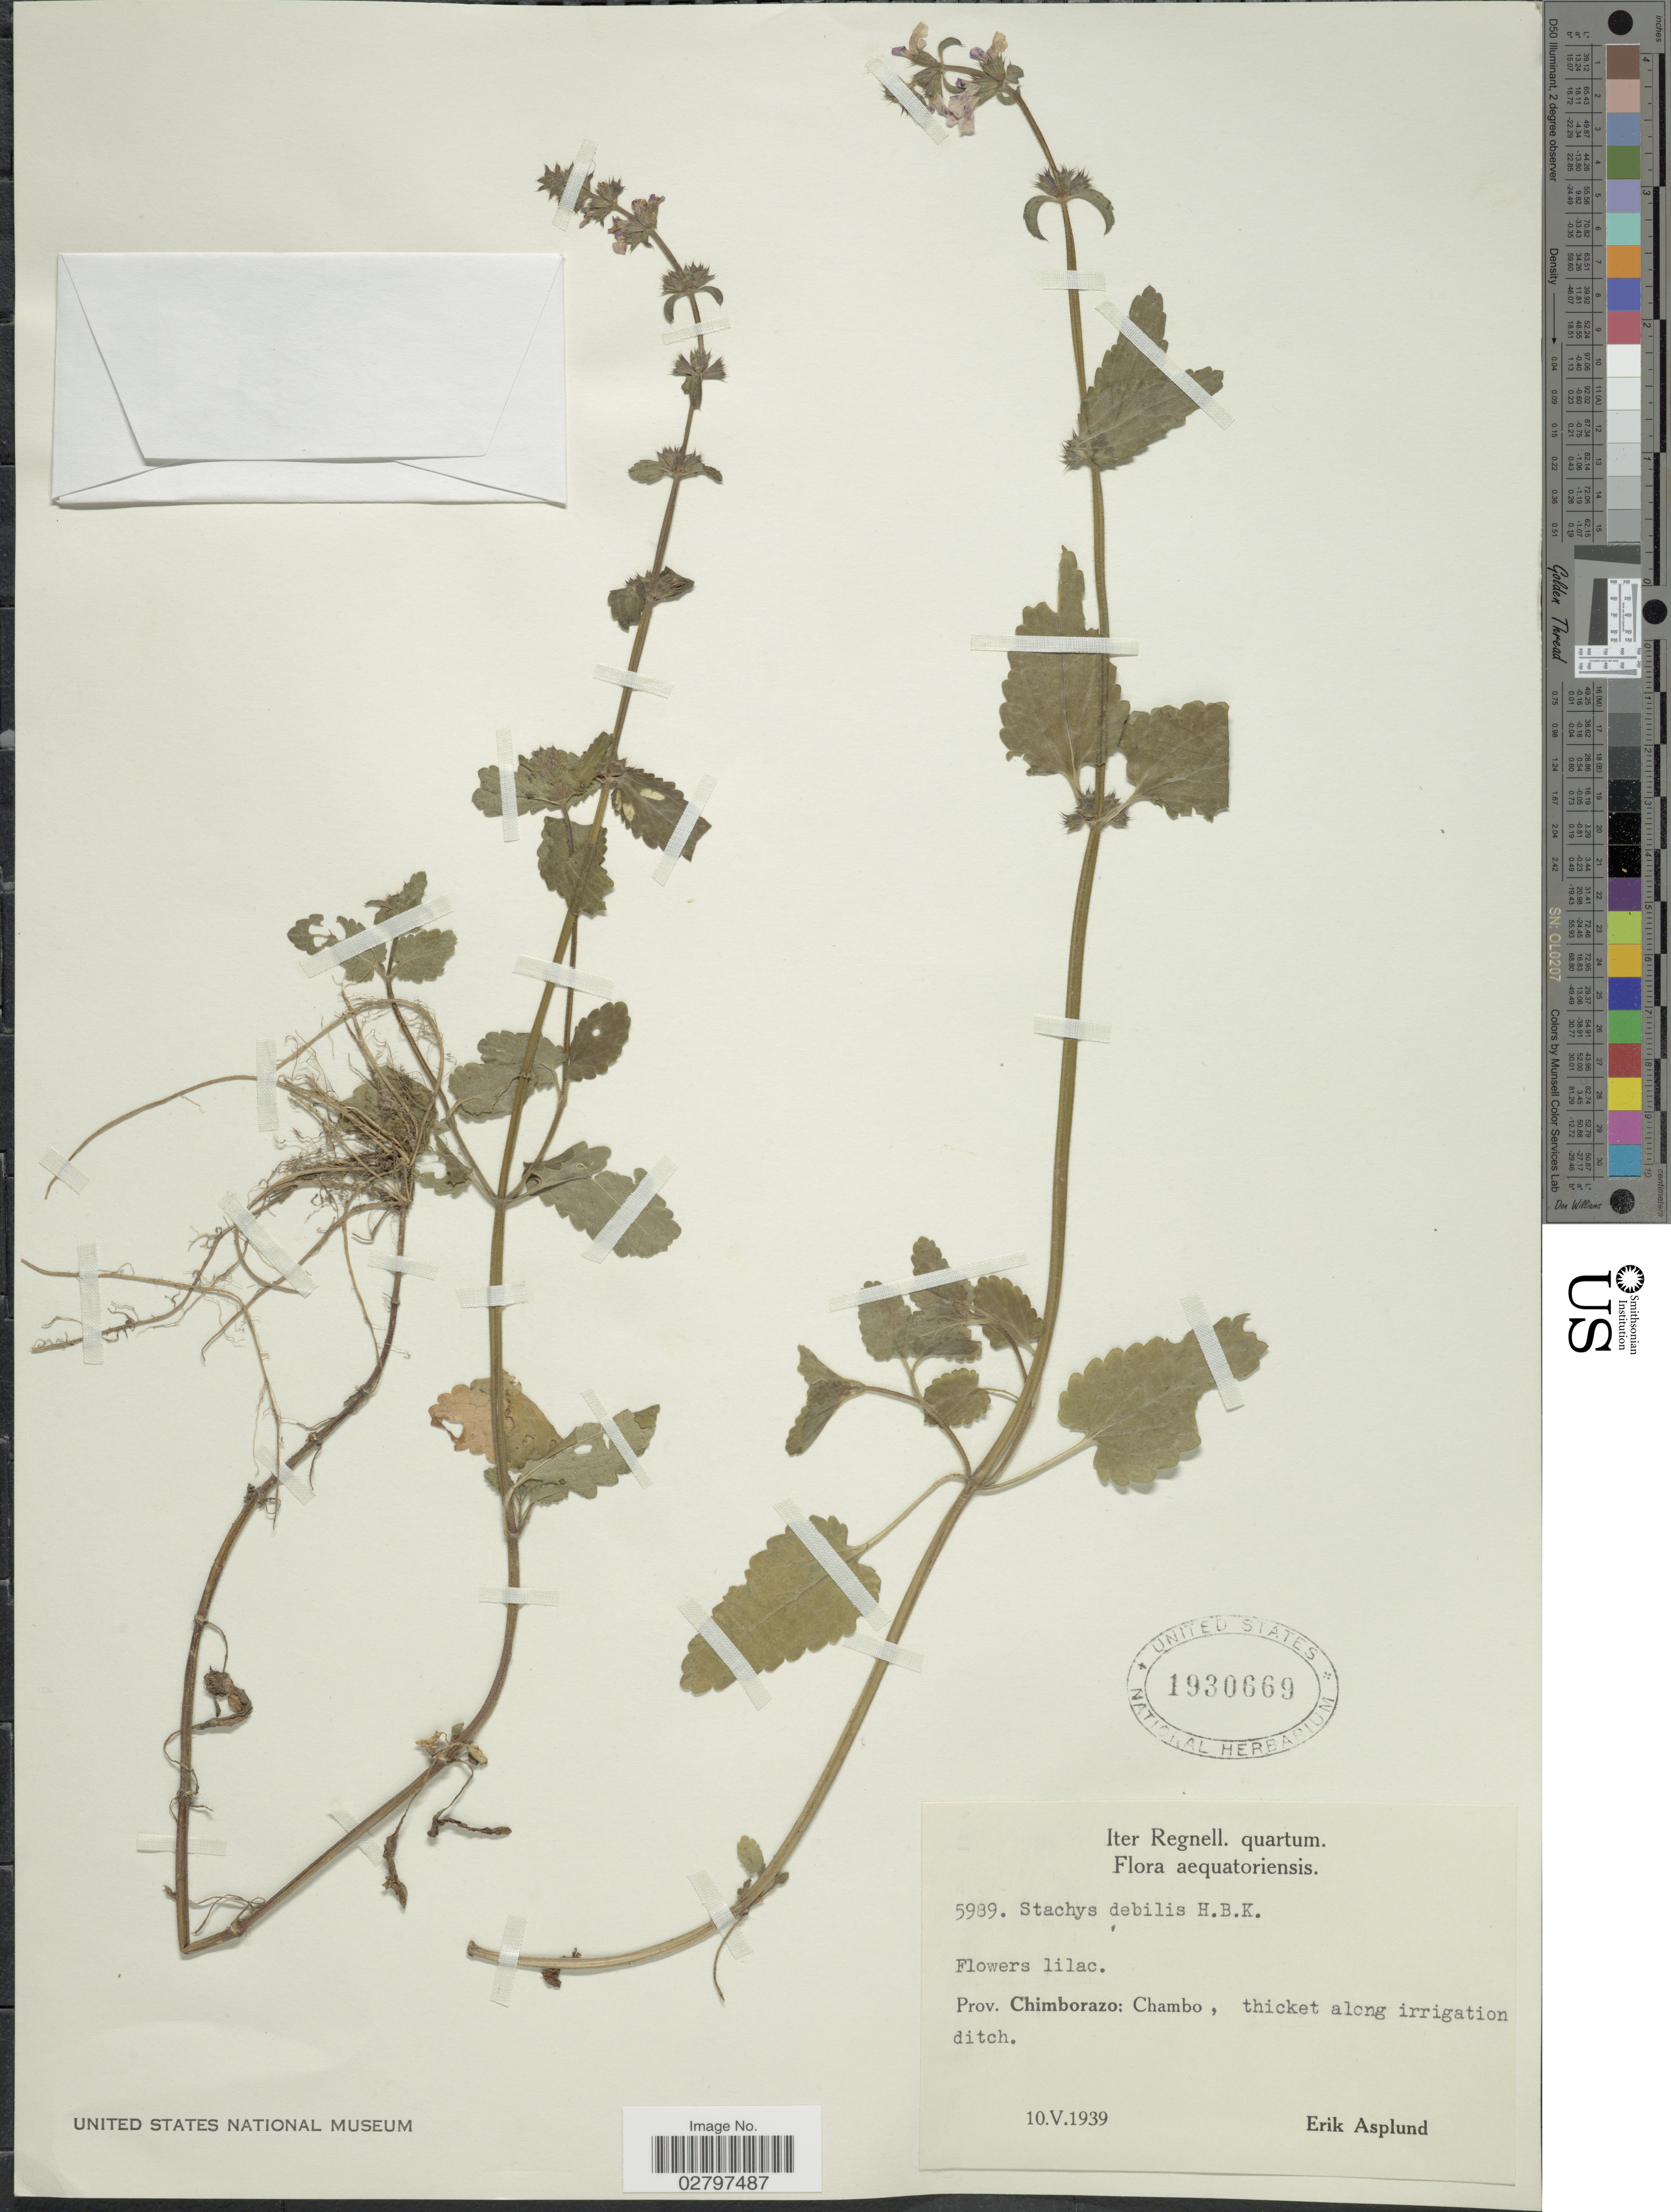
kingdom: Plantae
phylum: Tracheophyta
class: Magnoliopsida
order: Lamiales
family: Lamiaceae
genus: Stachys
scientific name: Stachys debilis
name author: Kunth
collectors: E. Asplund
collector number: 5989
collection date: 1939-05-10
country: Ecuador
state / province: Chimborazo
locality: Chambo.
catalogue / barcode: US 1930669